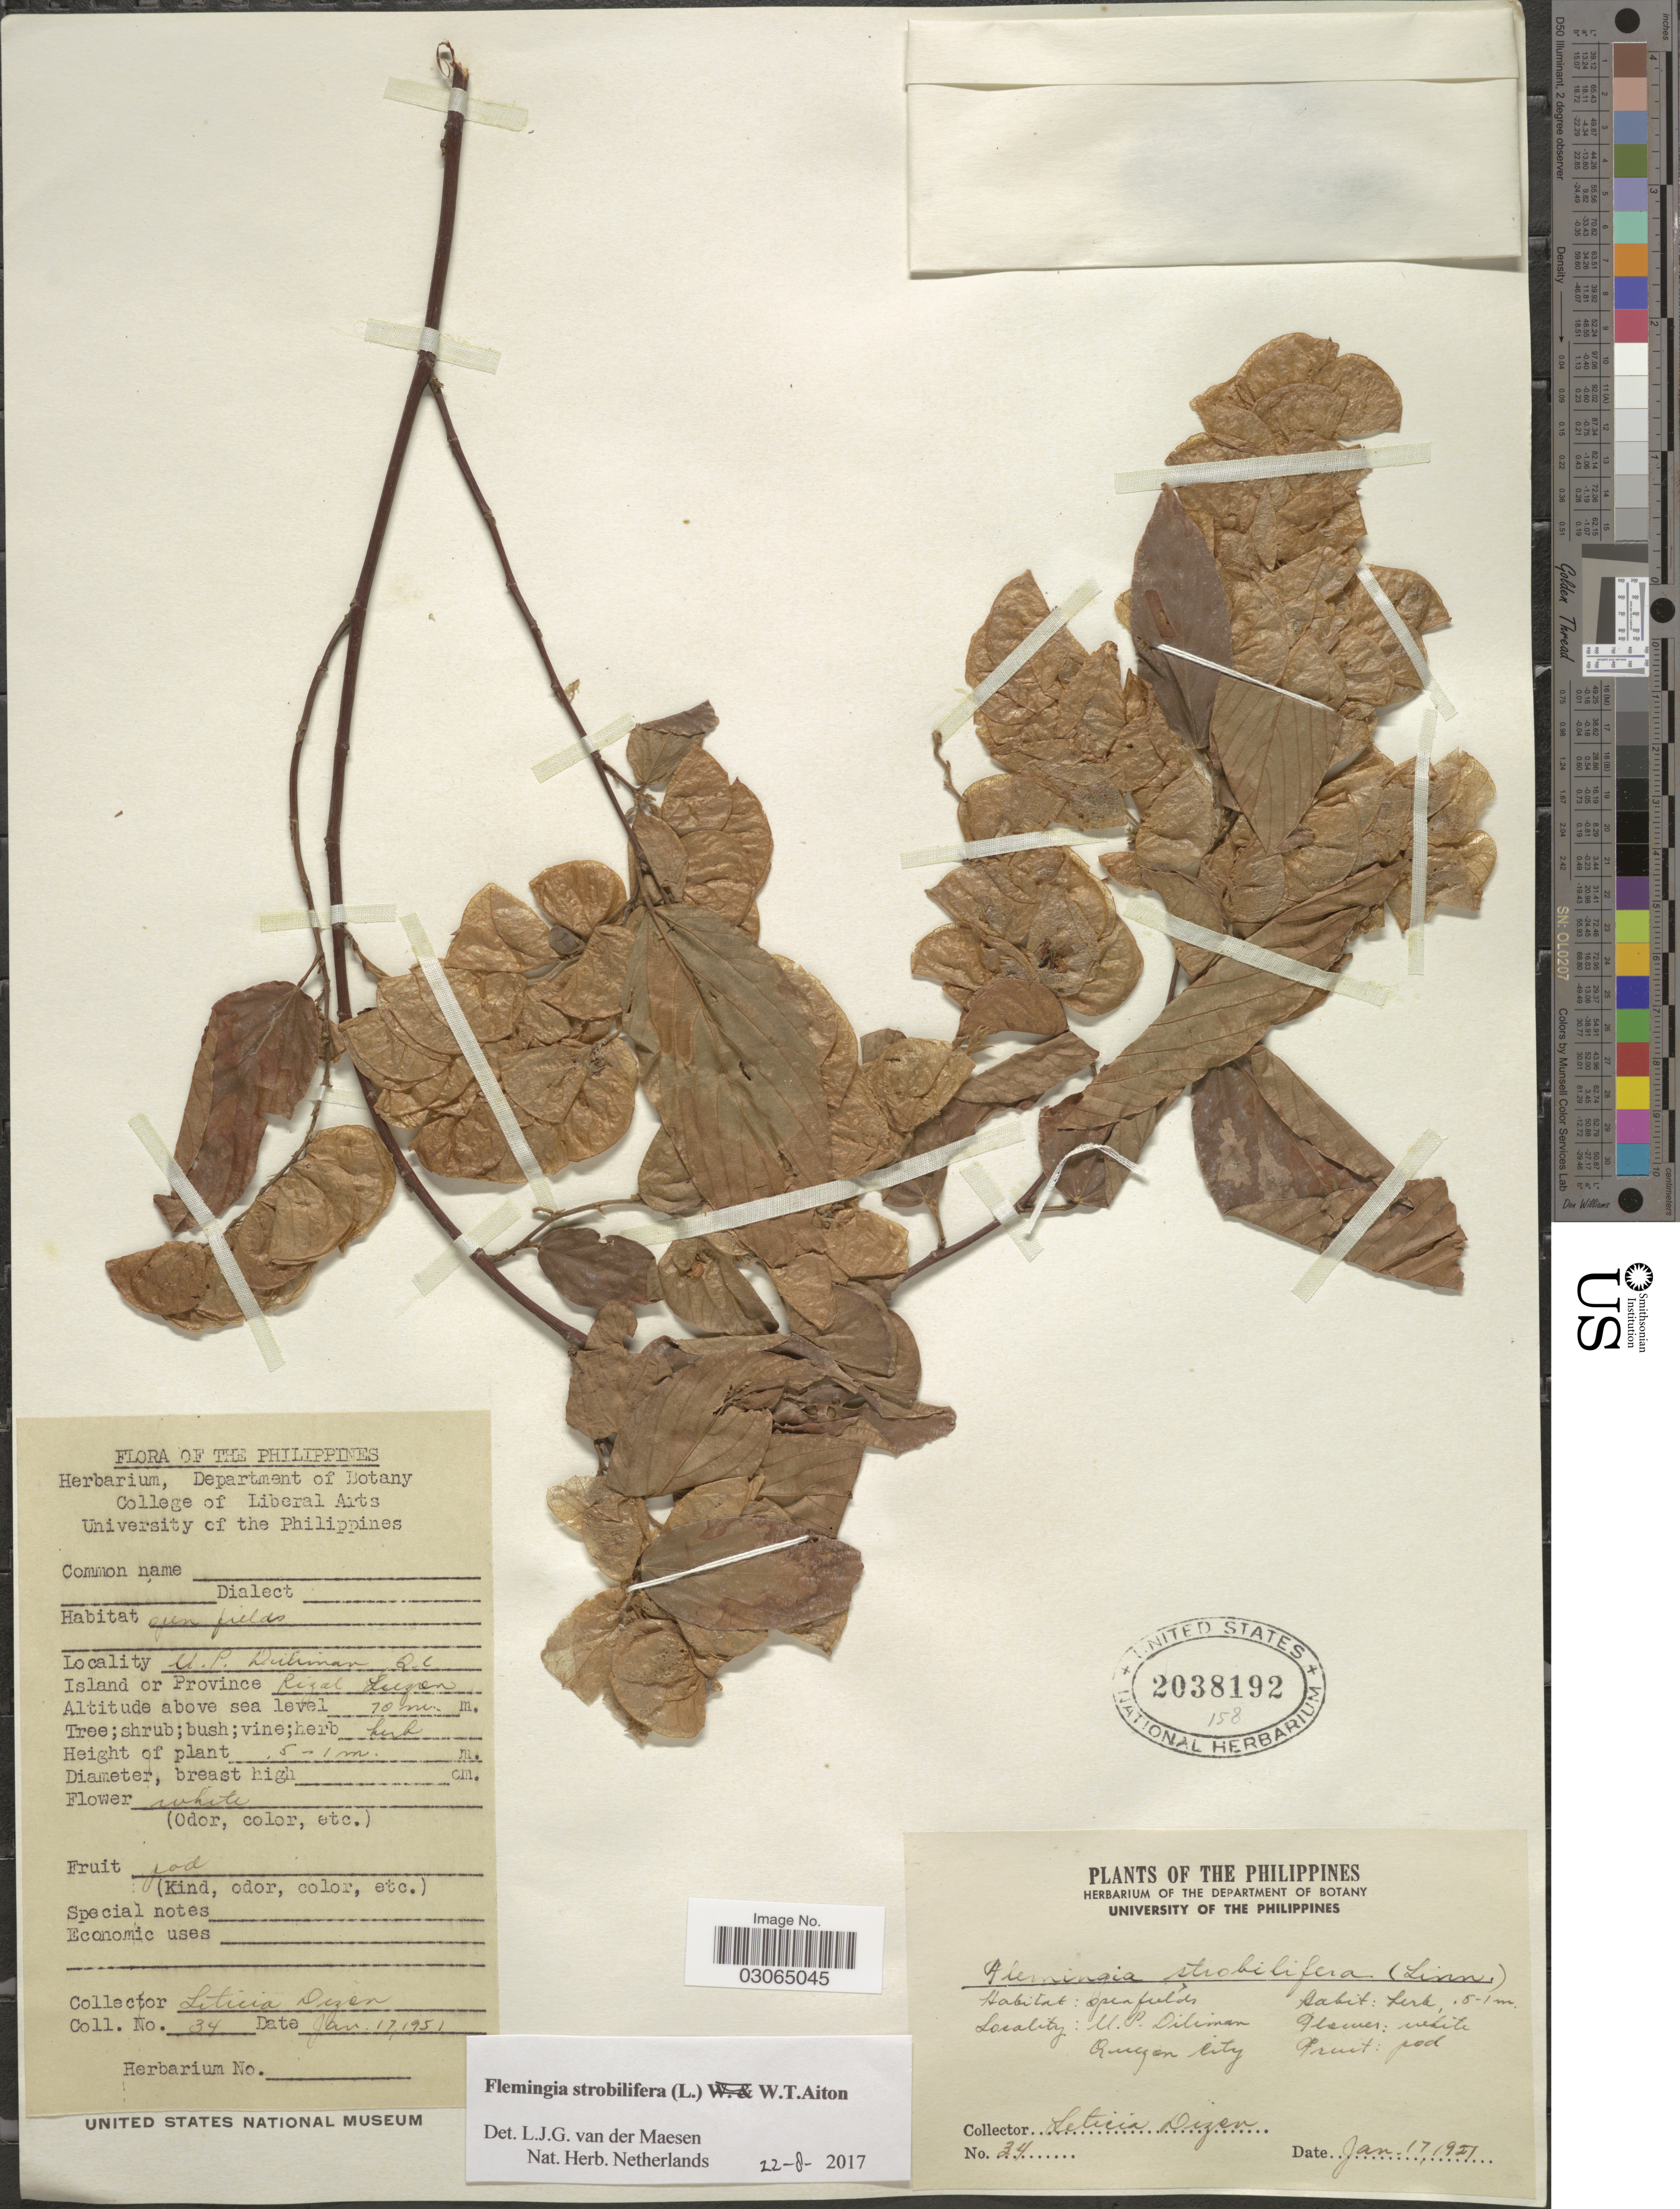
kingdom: Plantae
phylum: Tracheophyta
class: Magnoliopsida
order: Fabales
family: Fabaceae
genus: Flemingia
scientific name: Flemingia strobilifera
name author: (L.) W.T. Aiton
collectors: L. Dizen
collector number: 34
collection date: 1951-01-17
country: Philippines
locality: U.P. Diliman. Quezon City. Island or Province Rizal Luzon.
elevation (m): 70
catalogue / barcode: US 2038192